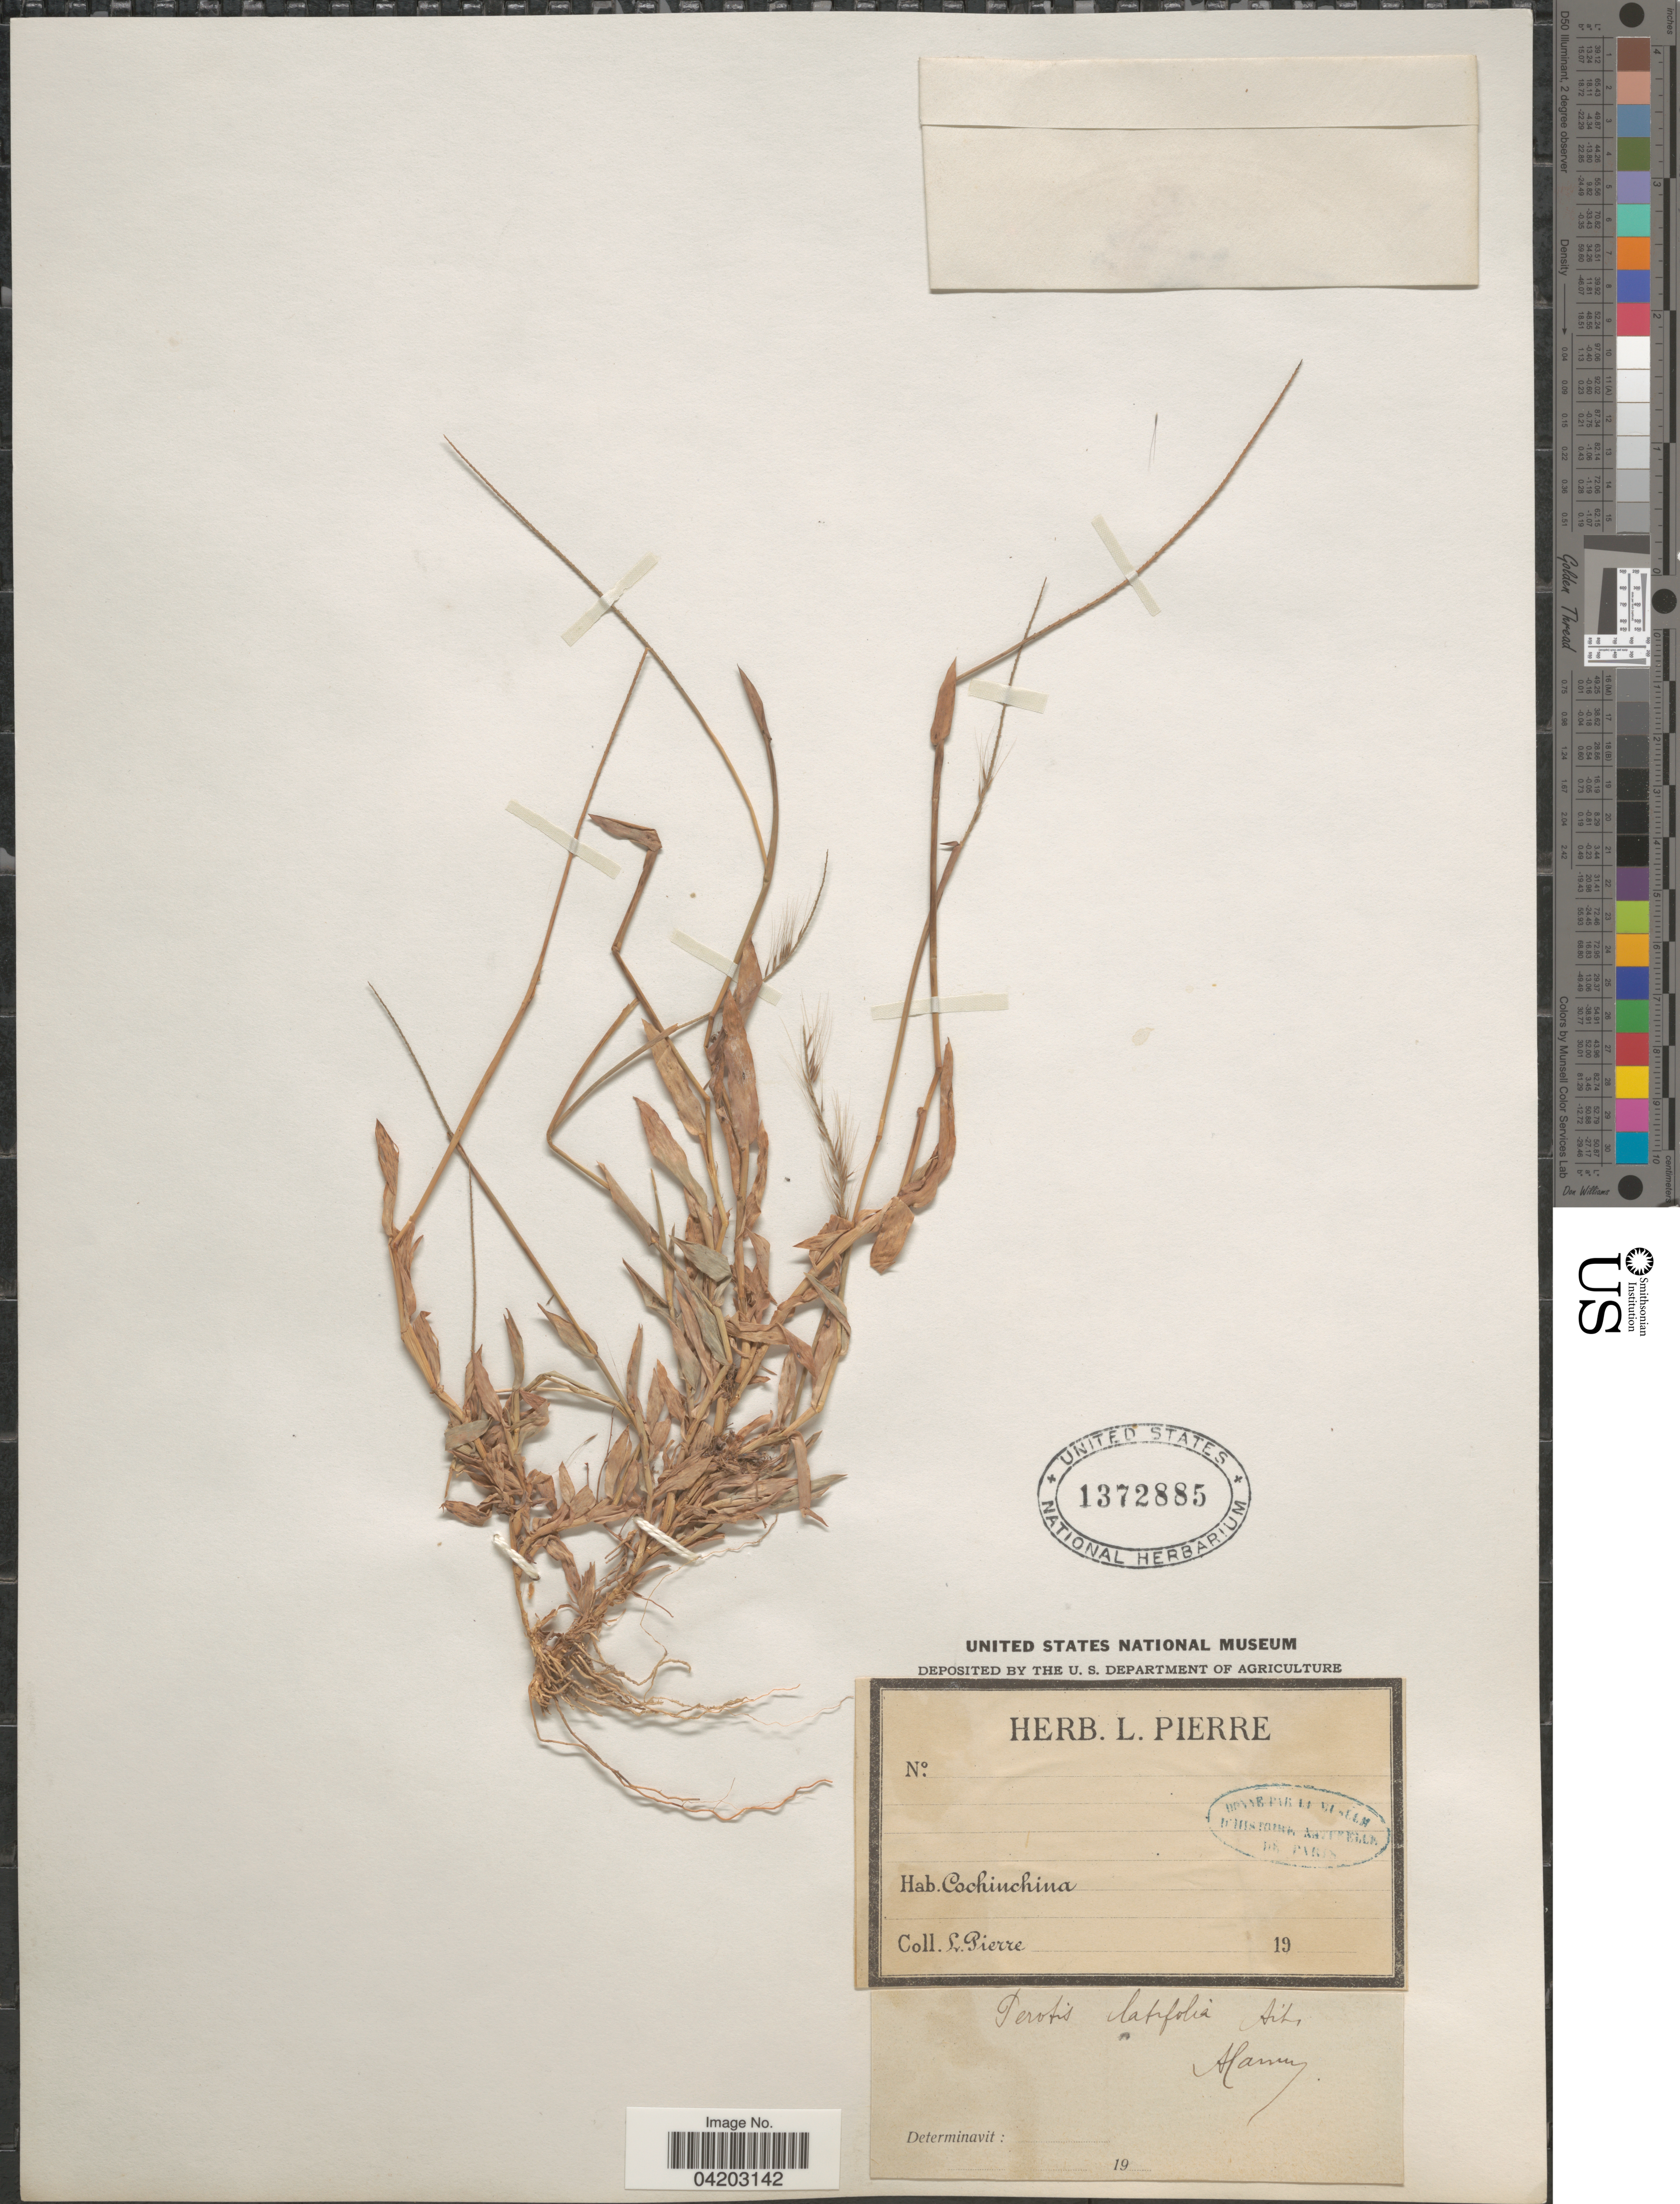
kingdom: Plantae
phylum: Tracheophyta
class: Liliopsida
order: Poales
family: Poaceae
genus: Perotis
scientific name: Perotis indica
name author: (L.) Kuntze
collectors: L. Pierre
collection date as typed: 19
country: Vietnam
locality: Cochinchina.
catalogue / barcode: US 1372885